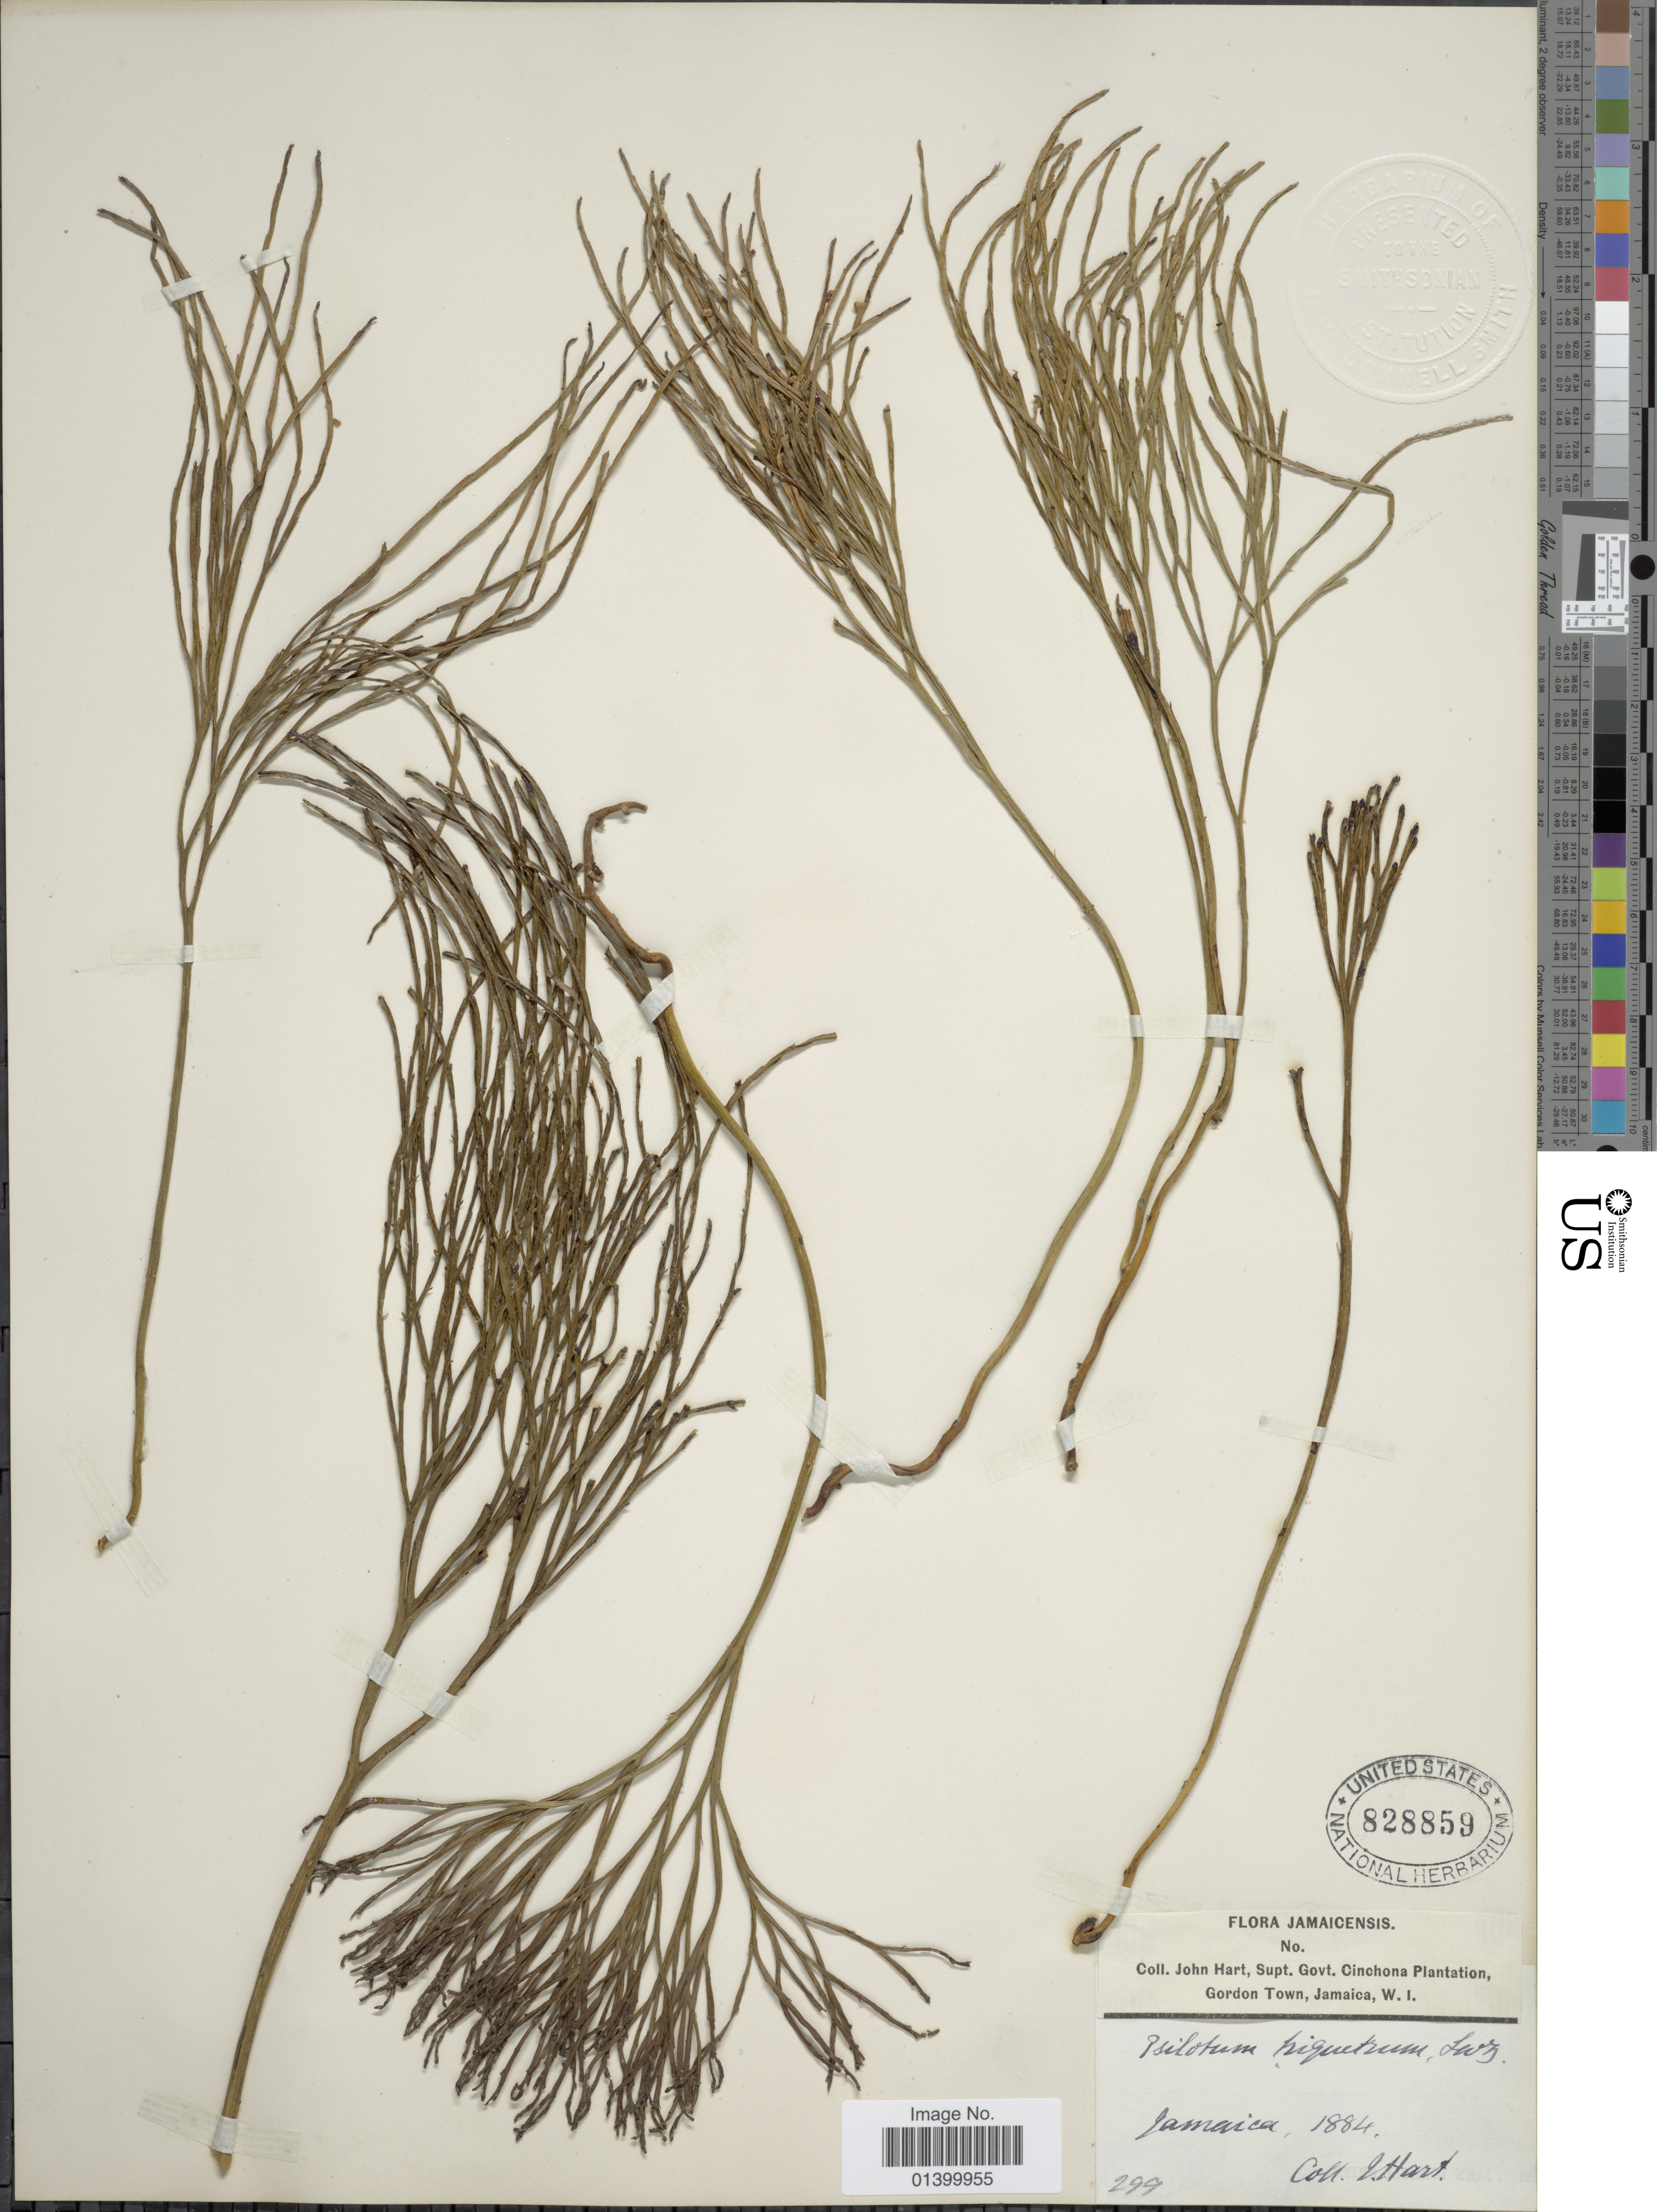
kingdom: Plantae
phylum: Tracheophyta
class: Polypodiopsida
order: Psilotales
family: Psilotaceae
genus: Psilotum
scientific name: Psilotum nudum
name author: (L.) P. Beauv.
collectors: J. Hart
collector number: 299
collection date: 1884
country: Jamaica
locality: Gordon Town, W.I.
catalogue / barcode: US 828859